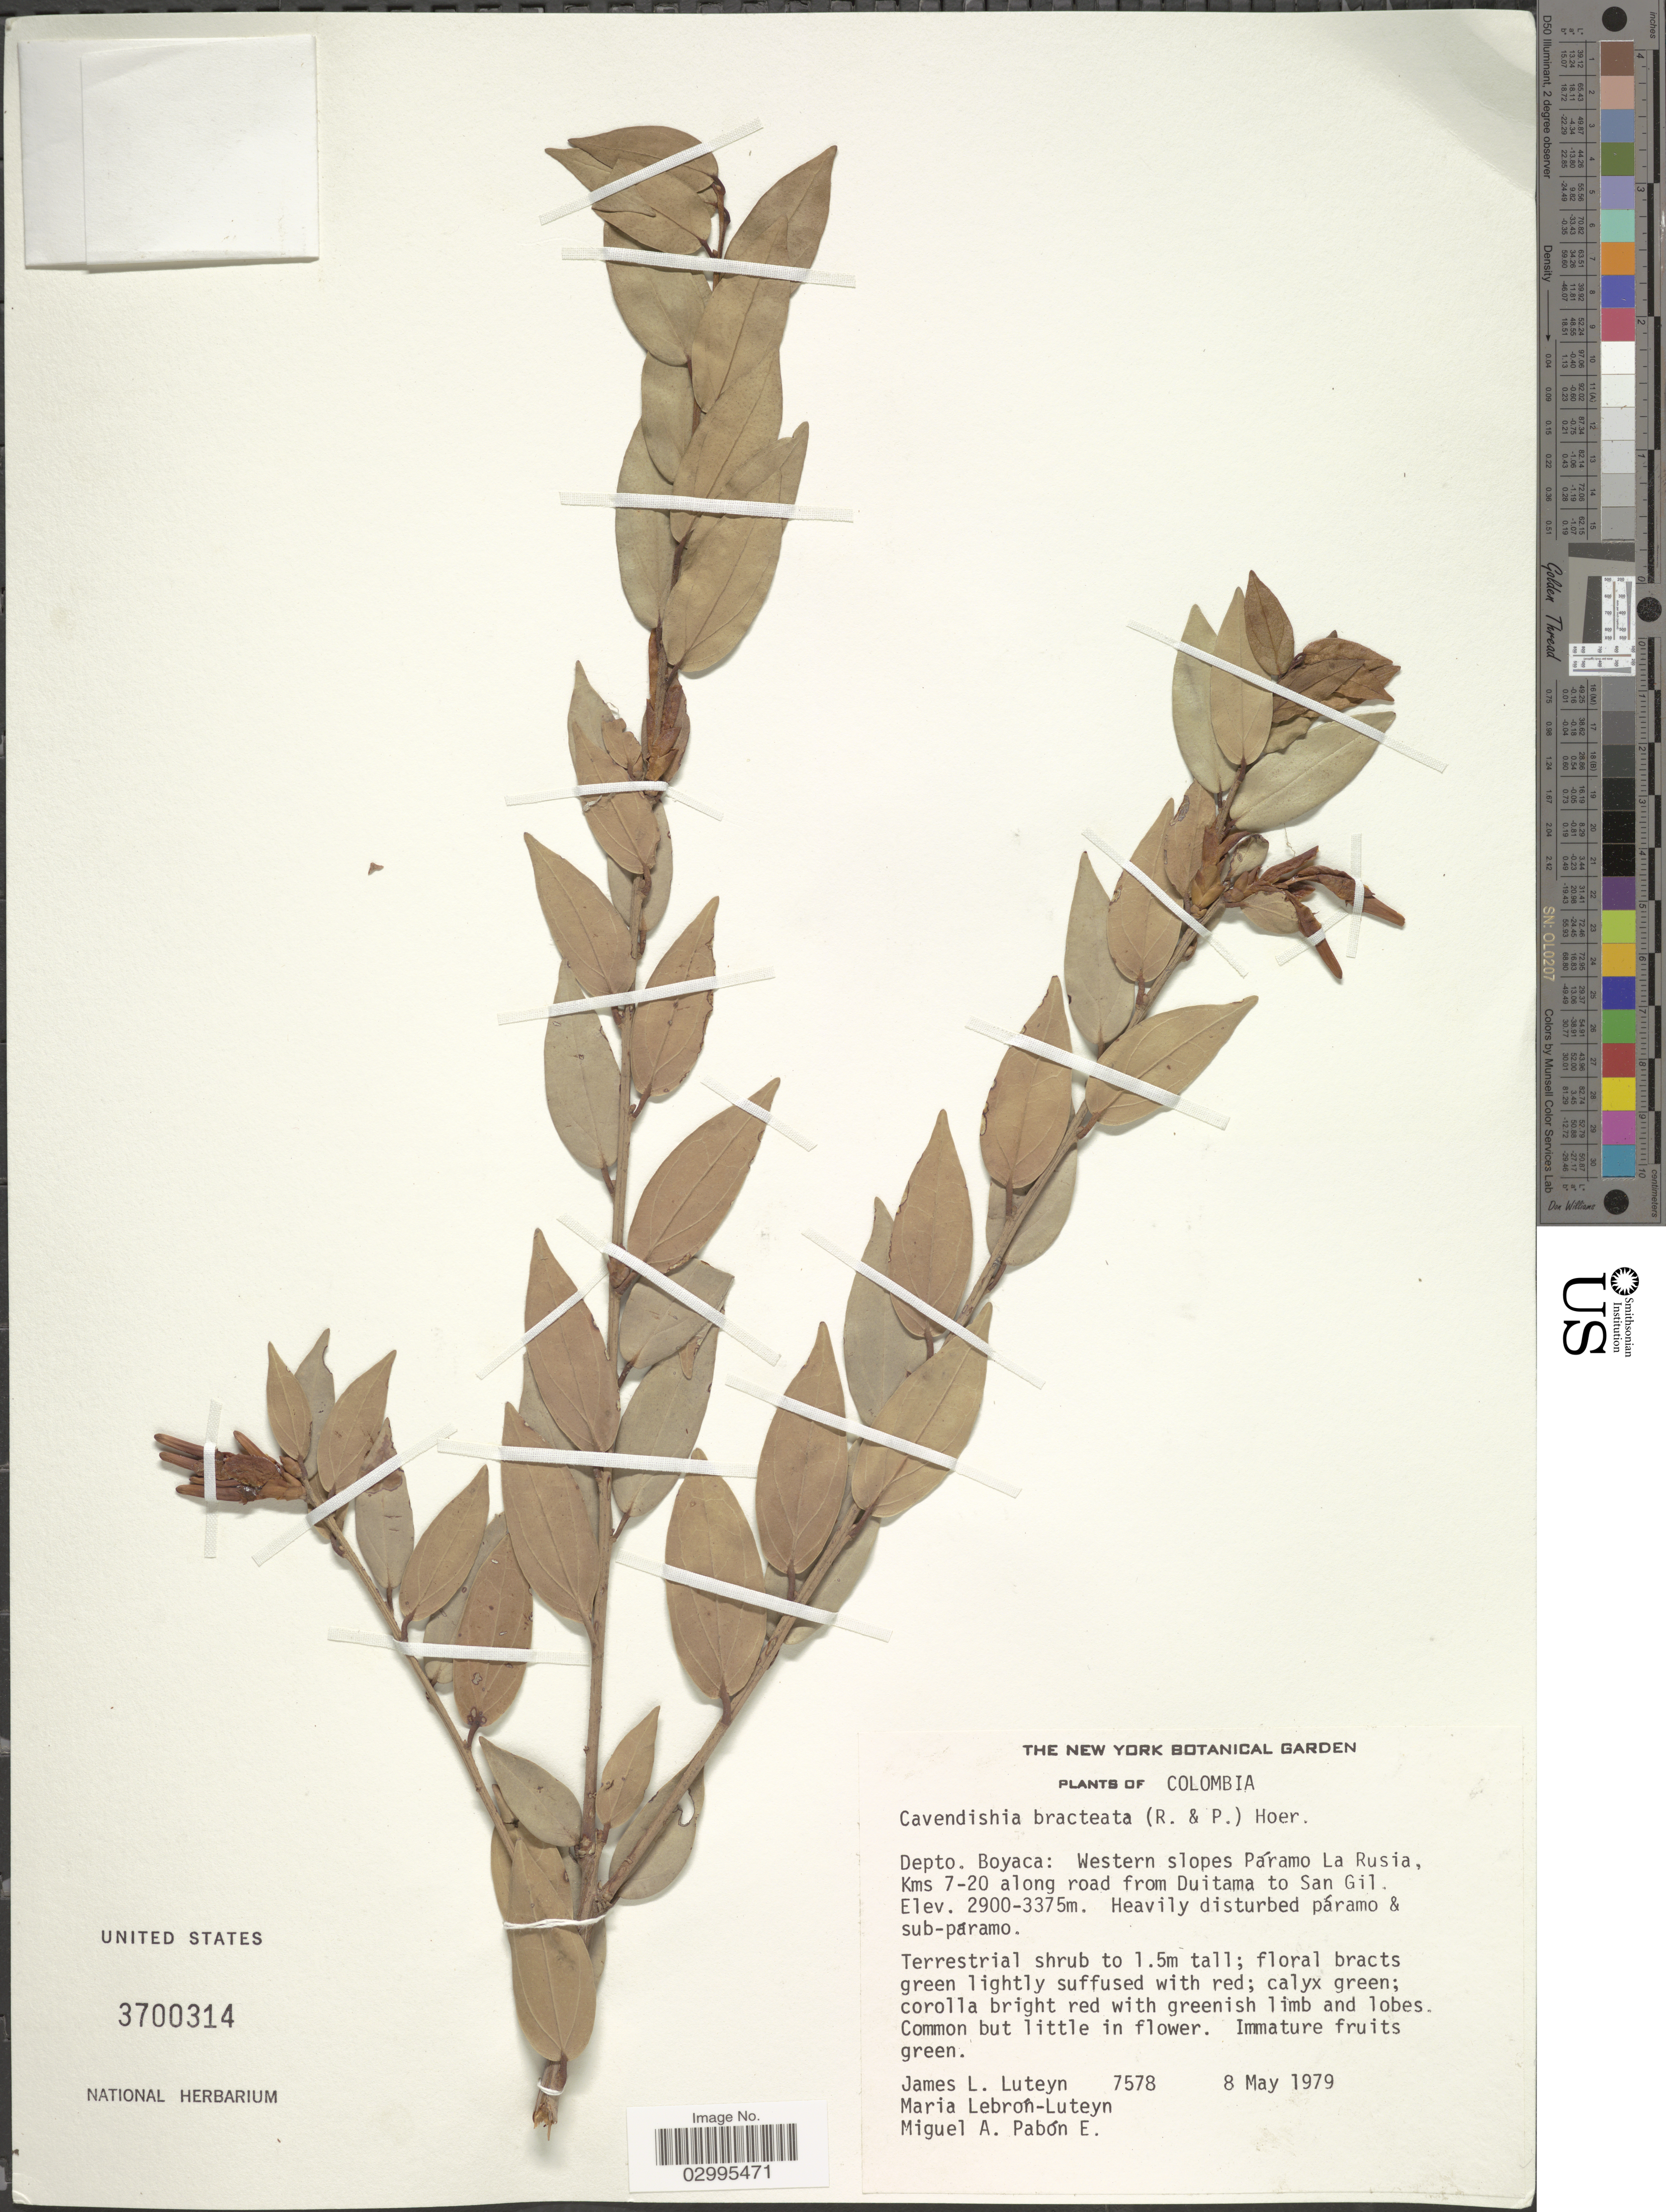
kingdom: Plantae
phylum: Tracheophyta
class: Magnoliopsida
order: Ericales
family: Ericaceae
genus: Cavendishia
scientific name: Cavendishia bracteata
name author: (Ruiz & Pav. ex J. St.-Hil.) Hoerold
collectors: J. Luteyn, M. L. Lebrón-Luteyn & M. A. Pabon E.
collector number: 7578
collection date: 1979-05-08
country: Colombia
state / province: Boyacá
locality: Depto. Boyaca: Western slopes Páramo La Rusia Kms 7-20 along road from Duitama to San Gil.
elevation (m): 2900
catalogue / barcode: US 3700314